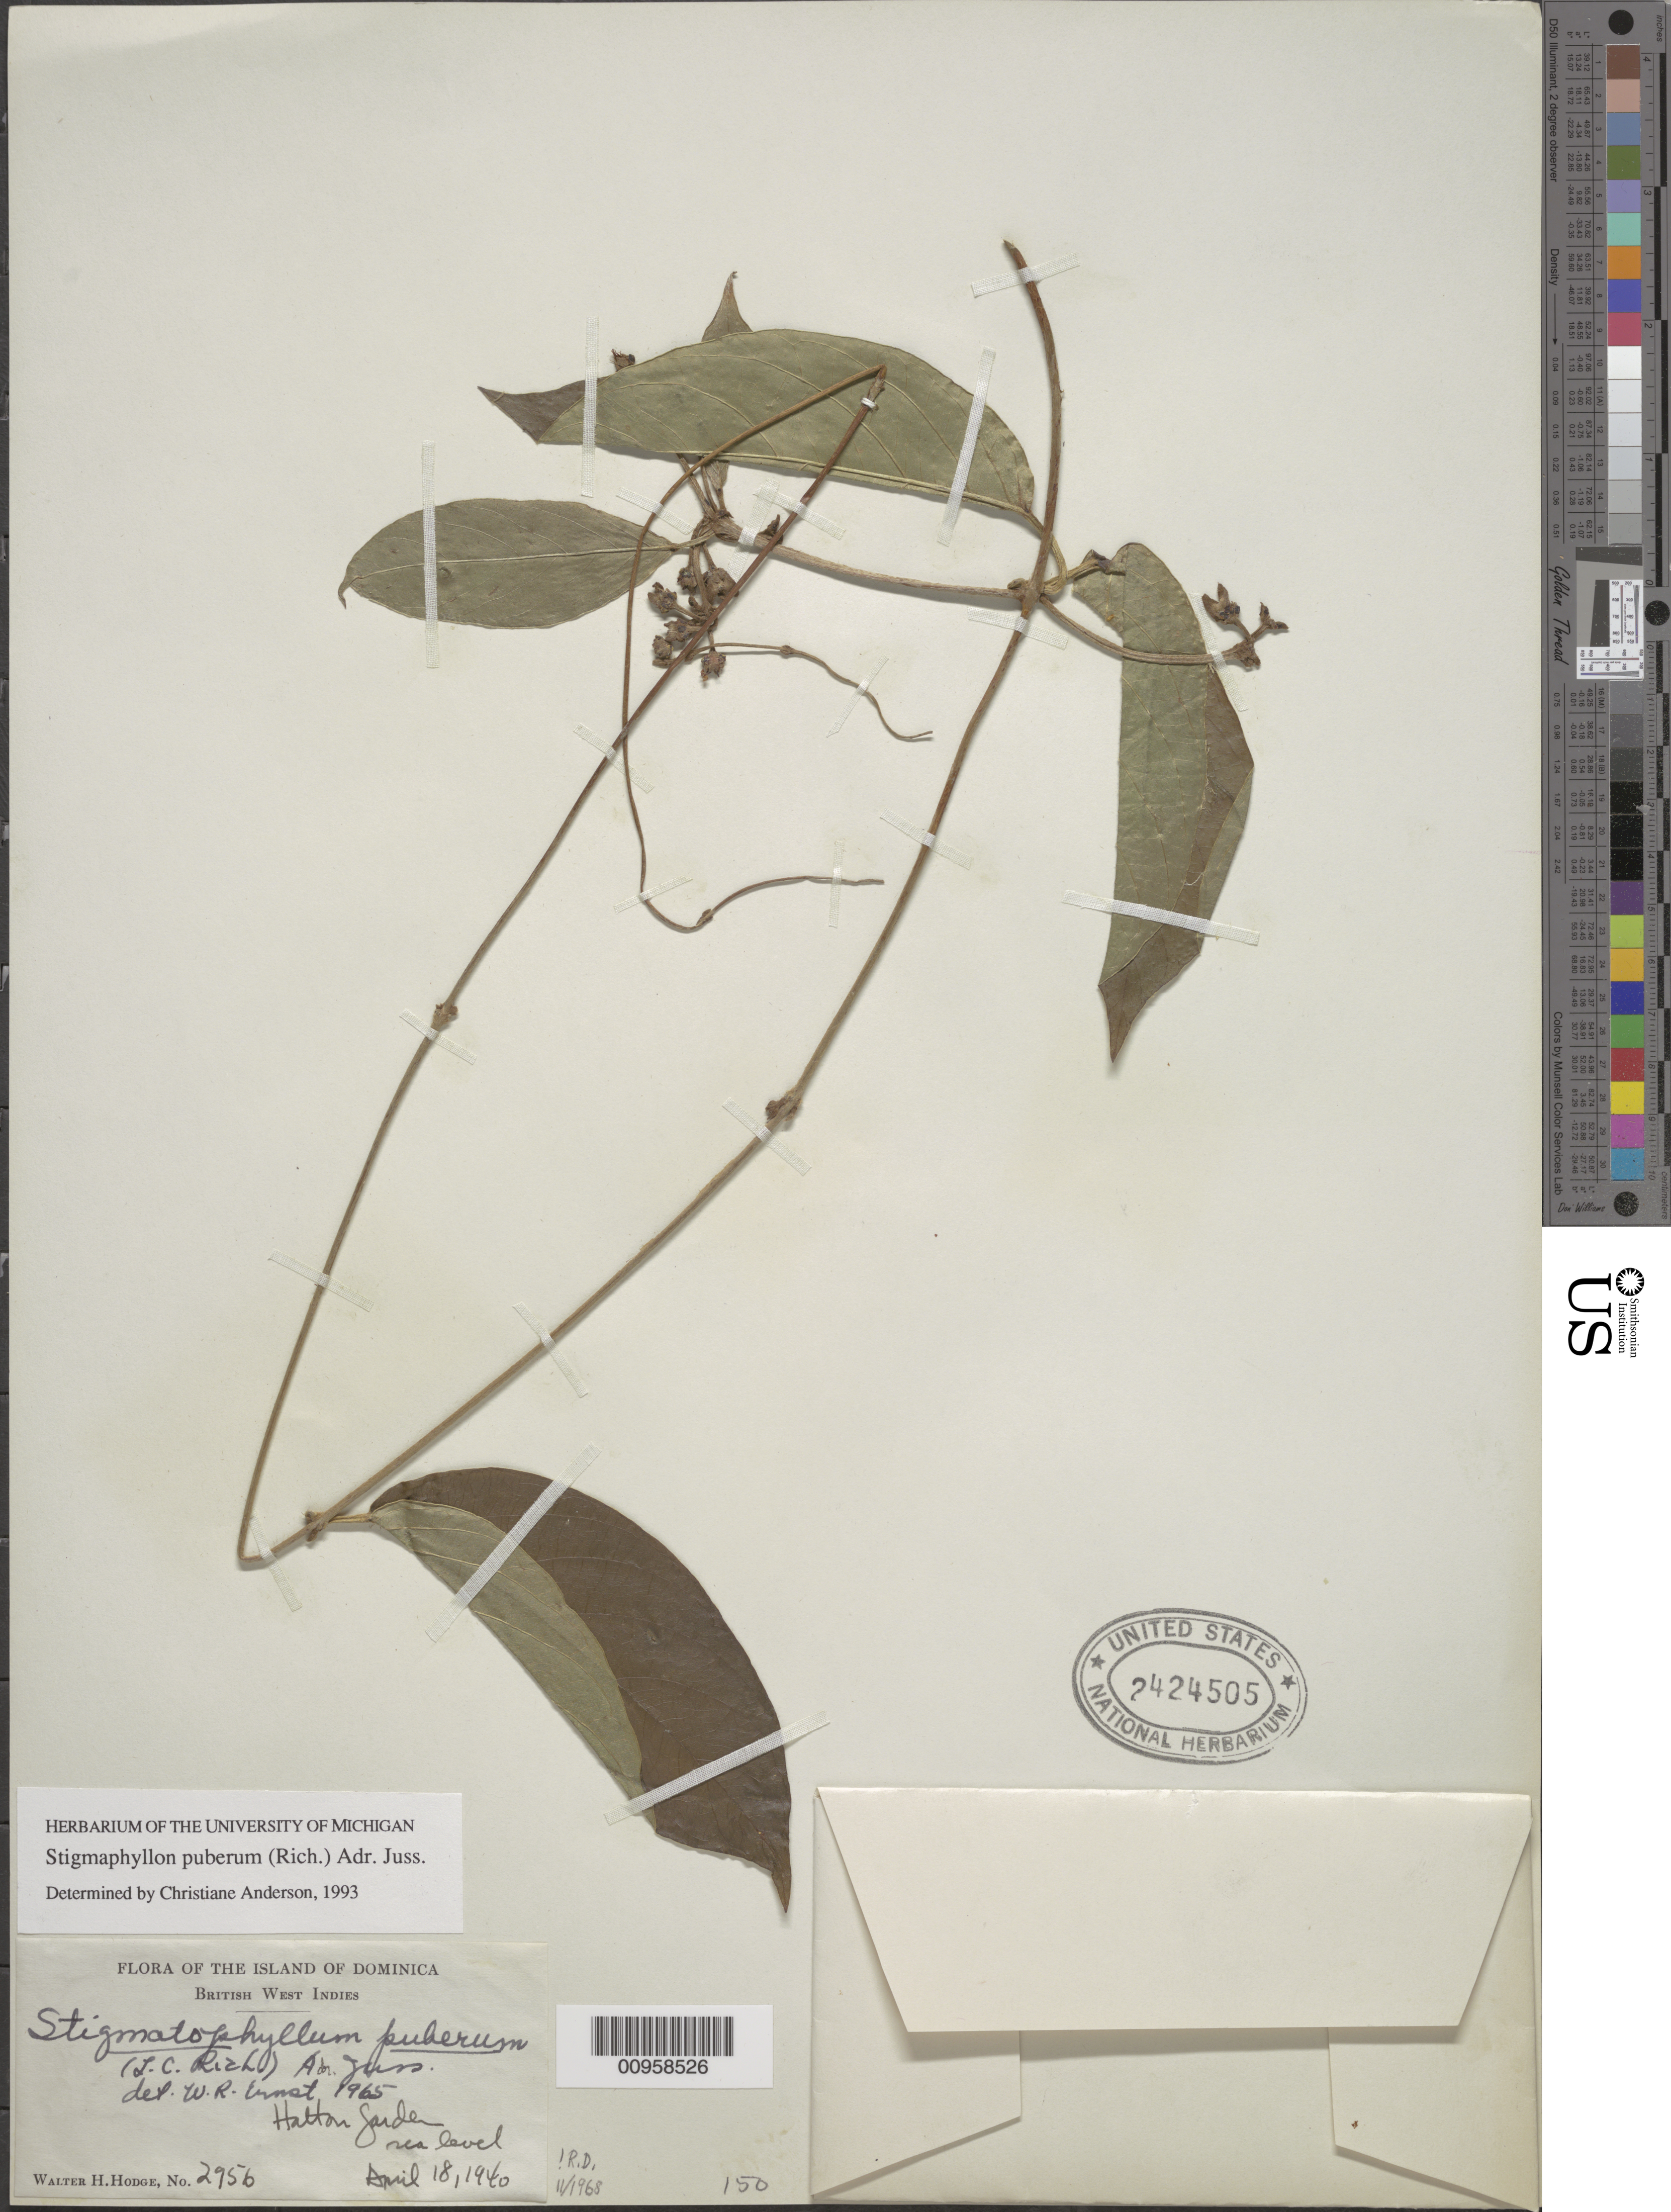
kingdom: Plantae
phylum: Tracheophyta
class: Magnoliopsida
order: Malpighiales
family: Malpighiaceae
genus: Stigmaphyllon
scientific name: Stigmaphyllon puberum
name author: (Rich.) A. Juss.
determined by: Anderson, C.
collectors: W. Hodge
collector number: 2956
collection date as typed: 18 Apr 1940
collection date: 1940-04-18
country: Dominica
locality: Hatton Garden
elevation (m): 0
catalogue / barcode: US 2424505